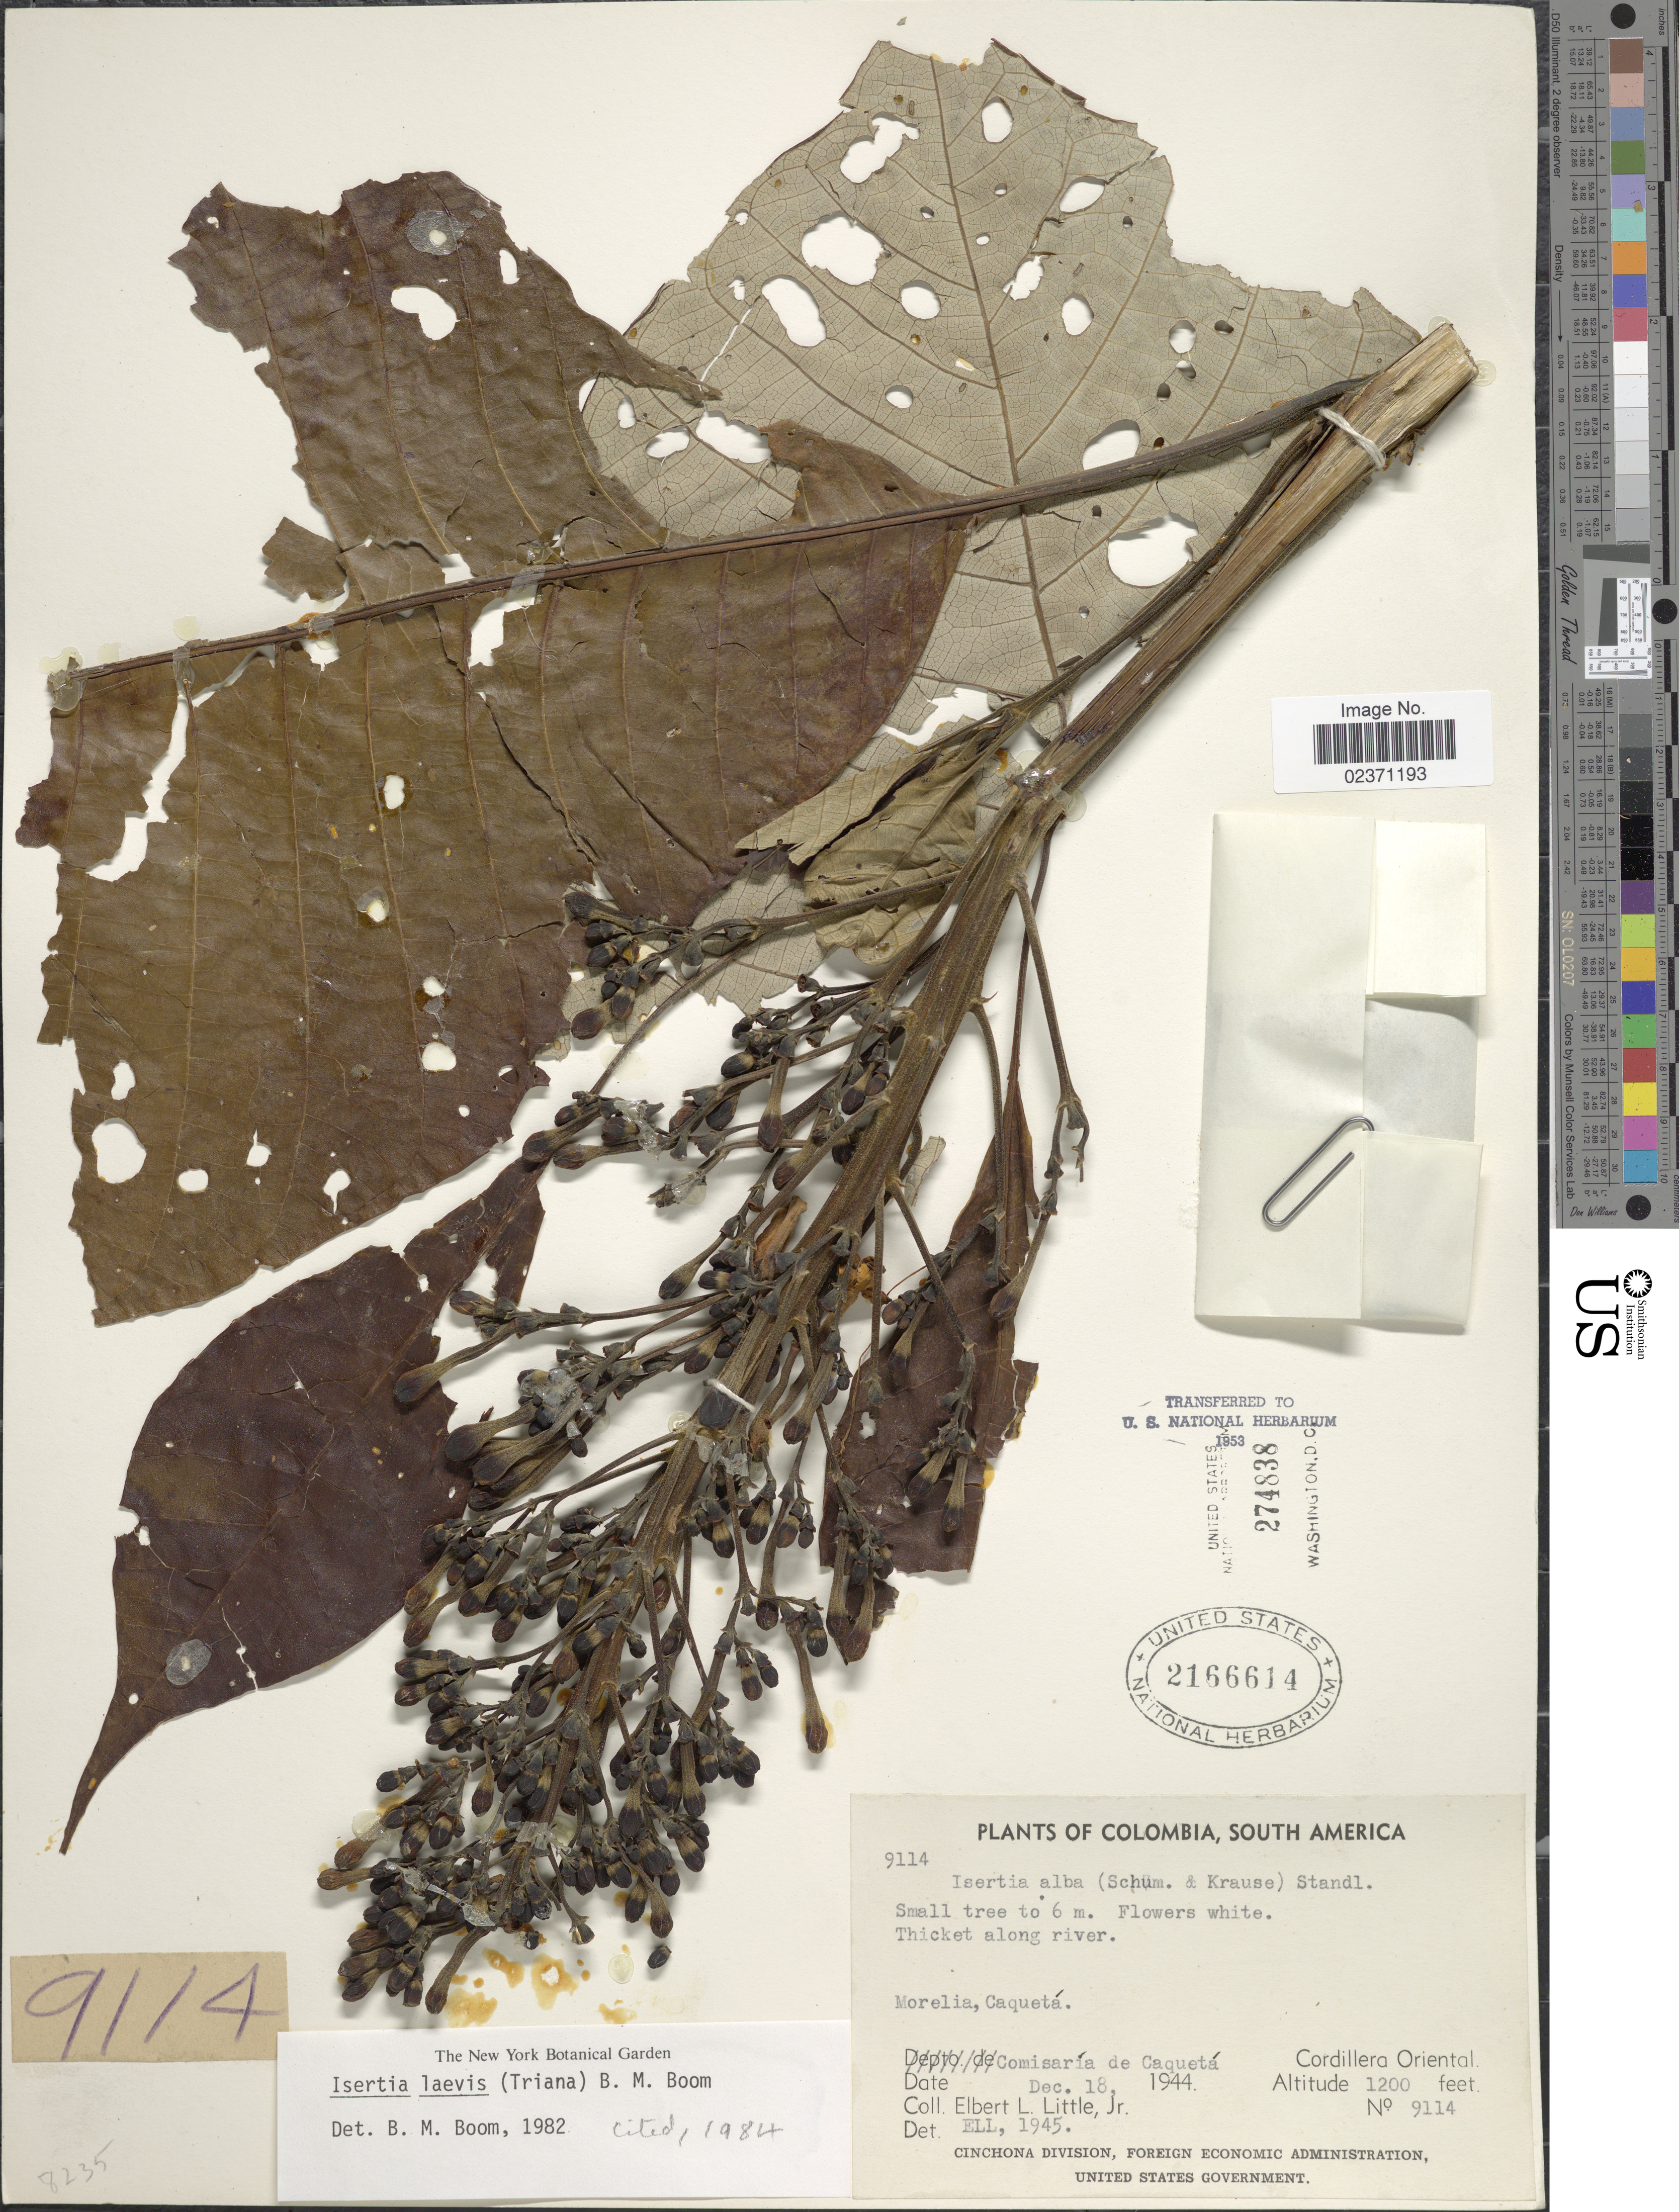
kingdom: Plantae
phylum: Tracheophyta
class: Magnoliopsida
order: Gentianales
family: Rubiaceae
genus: Isertia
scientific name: Isertia laevis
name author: (Triana) B.M. Boom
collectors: E. L. Little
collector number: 9114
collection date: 1944-12-18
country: Colombia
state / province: Caquetá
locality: Thicket along river. Morelia. Comisaria de Caqueta, Cordillera Oriental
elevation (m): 366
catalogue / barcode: US 2166614